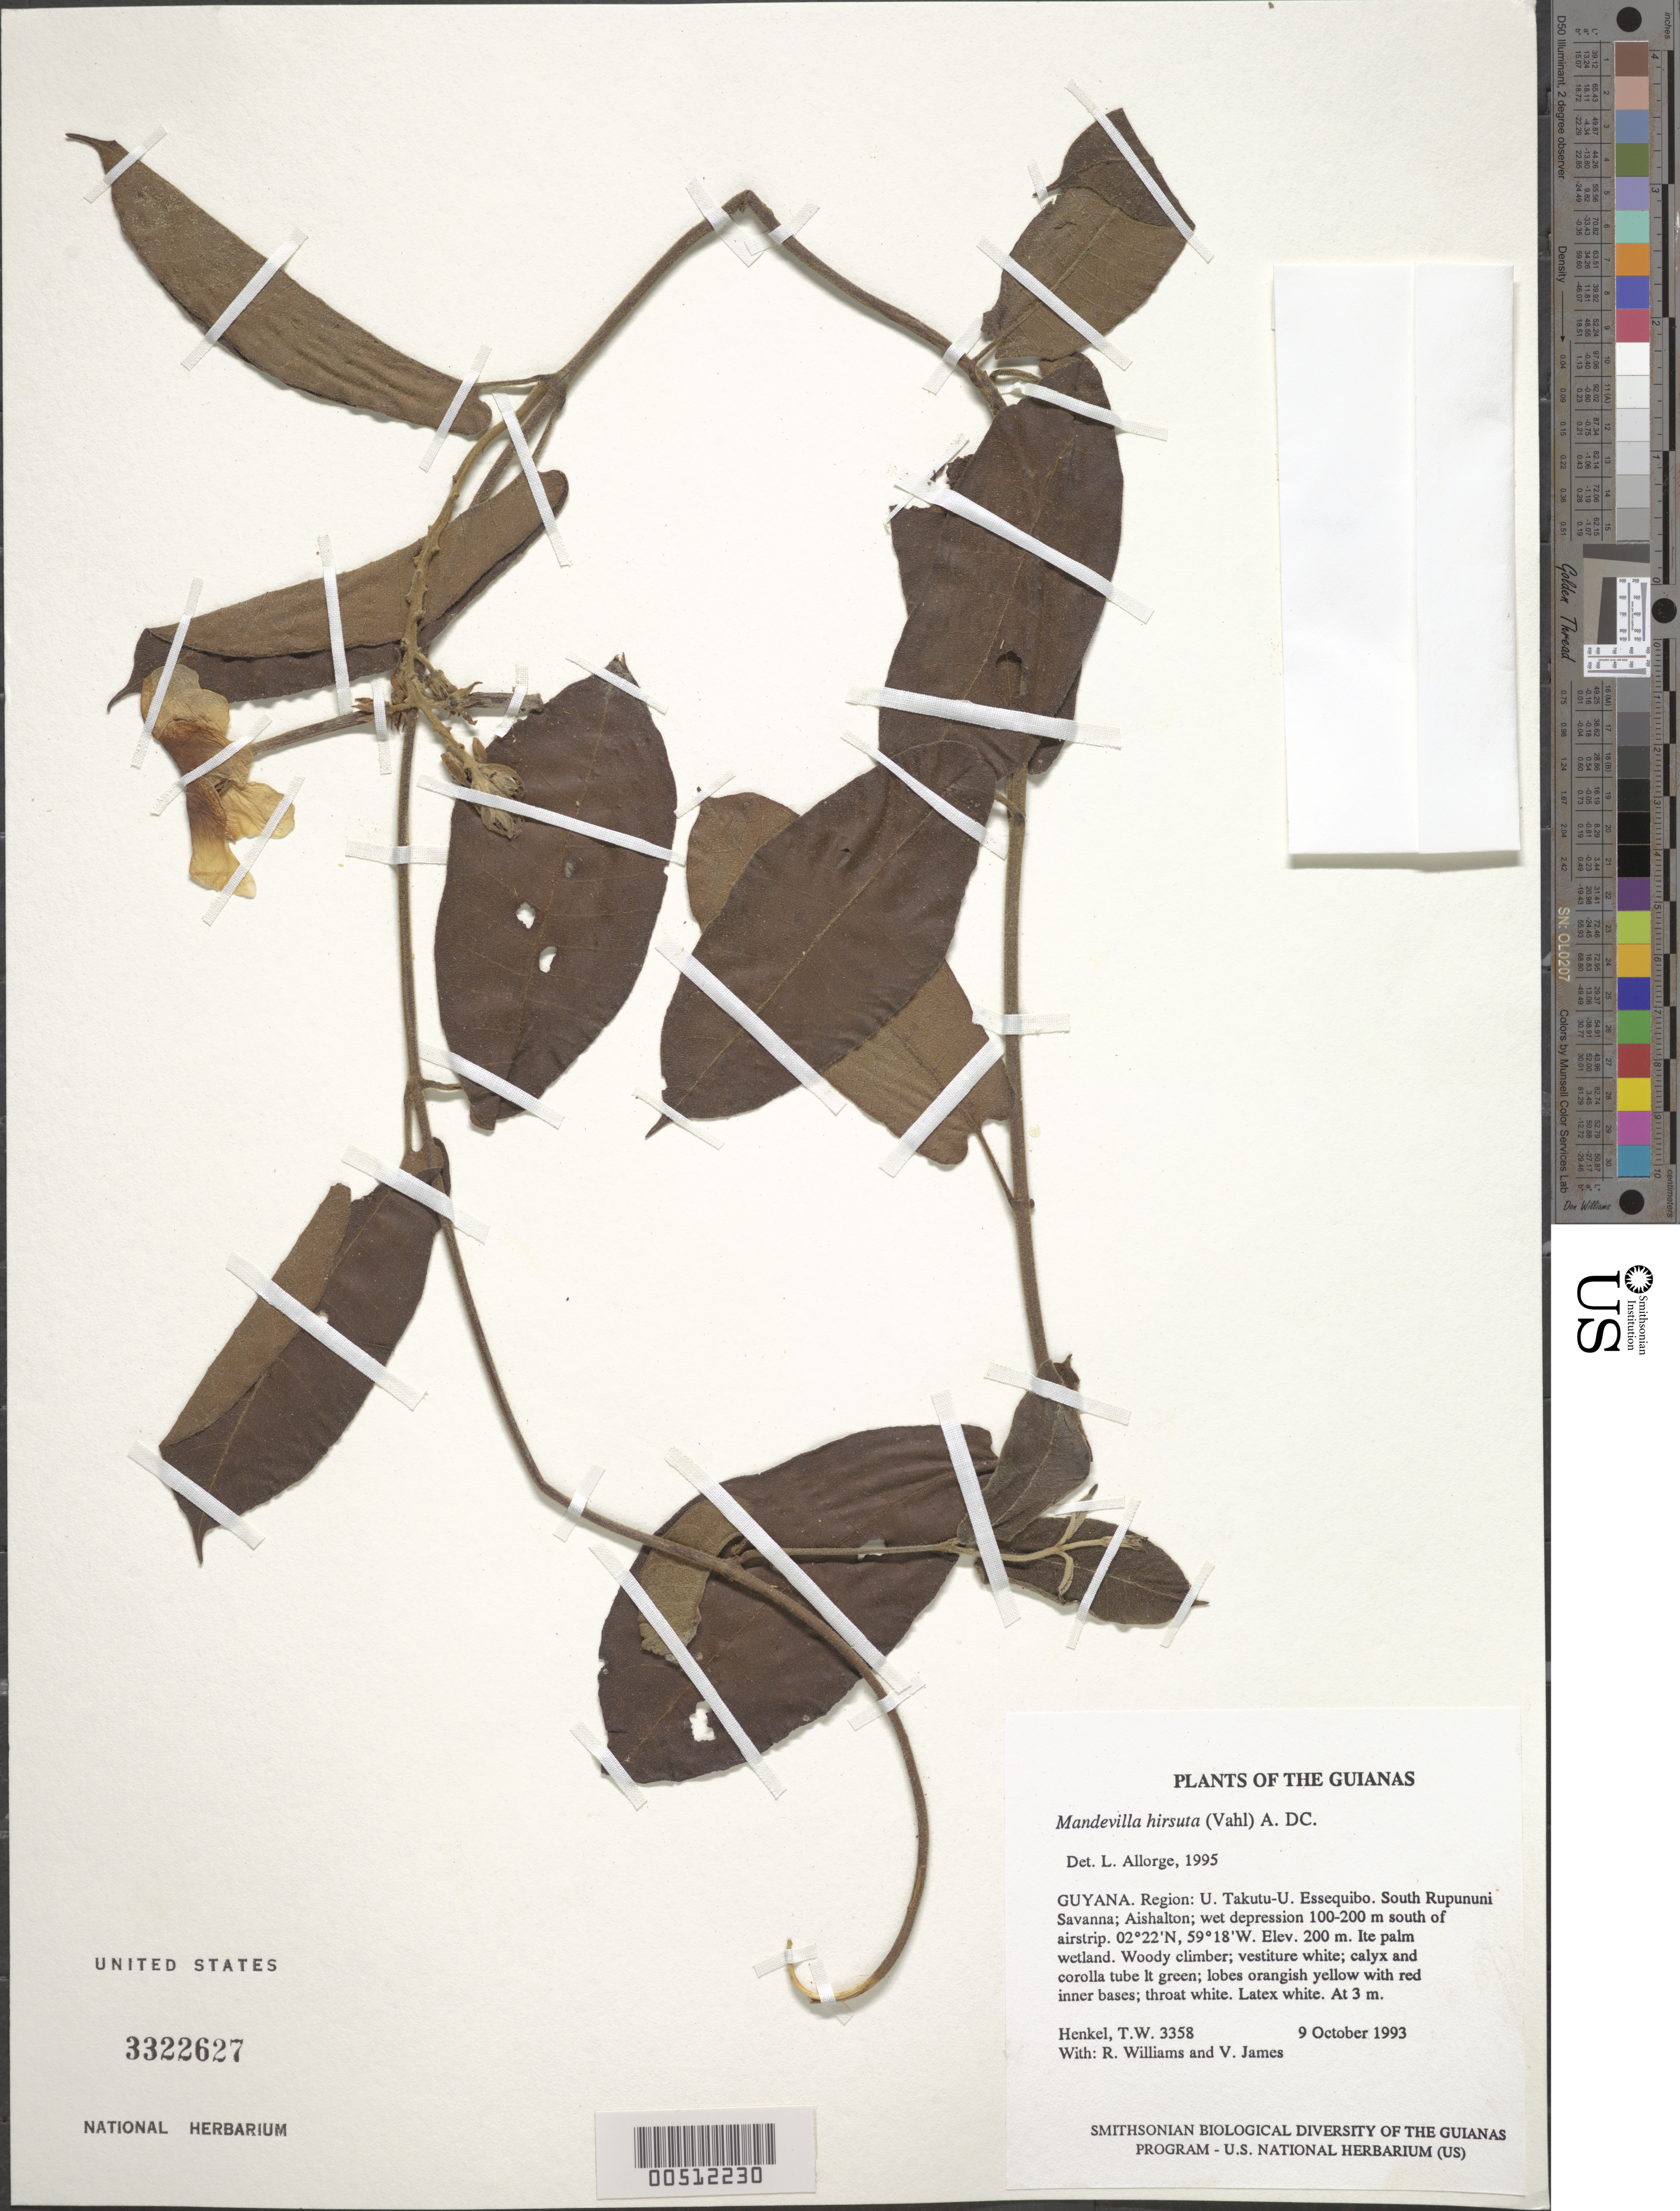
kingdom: Plantae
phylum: Tracheophyta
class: Magnoliopsida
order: Gentianales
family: Apocynaceae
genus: Mandevilla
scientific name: Mandevilla hirsuta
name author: (Rich.) K. Schum.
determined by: Allorge, L.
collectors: T. Henkel, R. Williams & V. James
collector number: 3358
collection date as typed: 9 October 1993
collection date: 1993-10-09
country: Guyana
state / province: U. Takutu-U. Essequibo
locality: South Rupununi Savanna; Aishalton; wet depression 100-200 m south of airstrip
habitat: Ite palm wetland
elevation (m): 200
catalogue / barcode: US 3322627